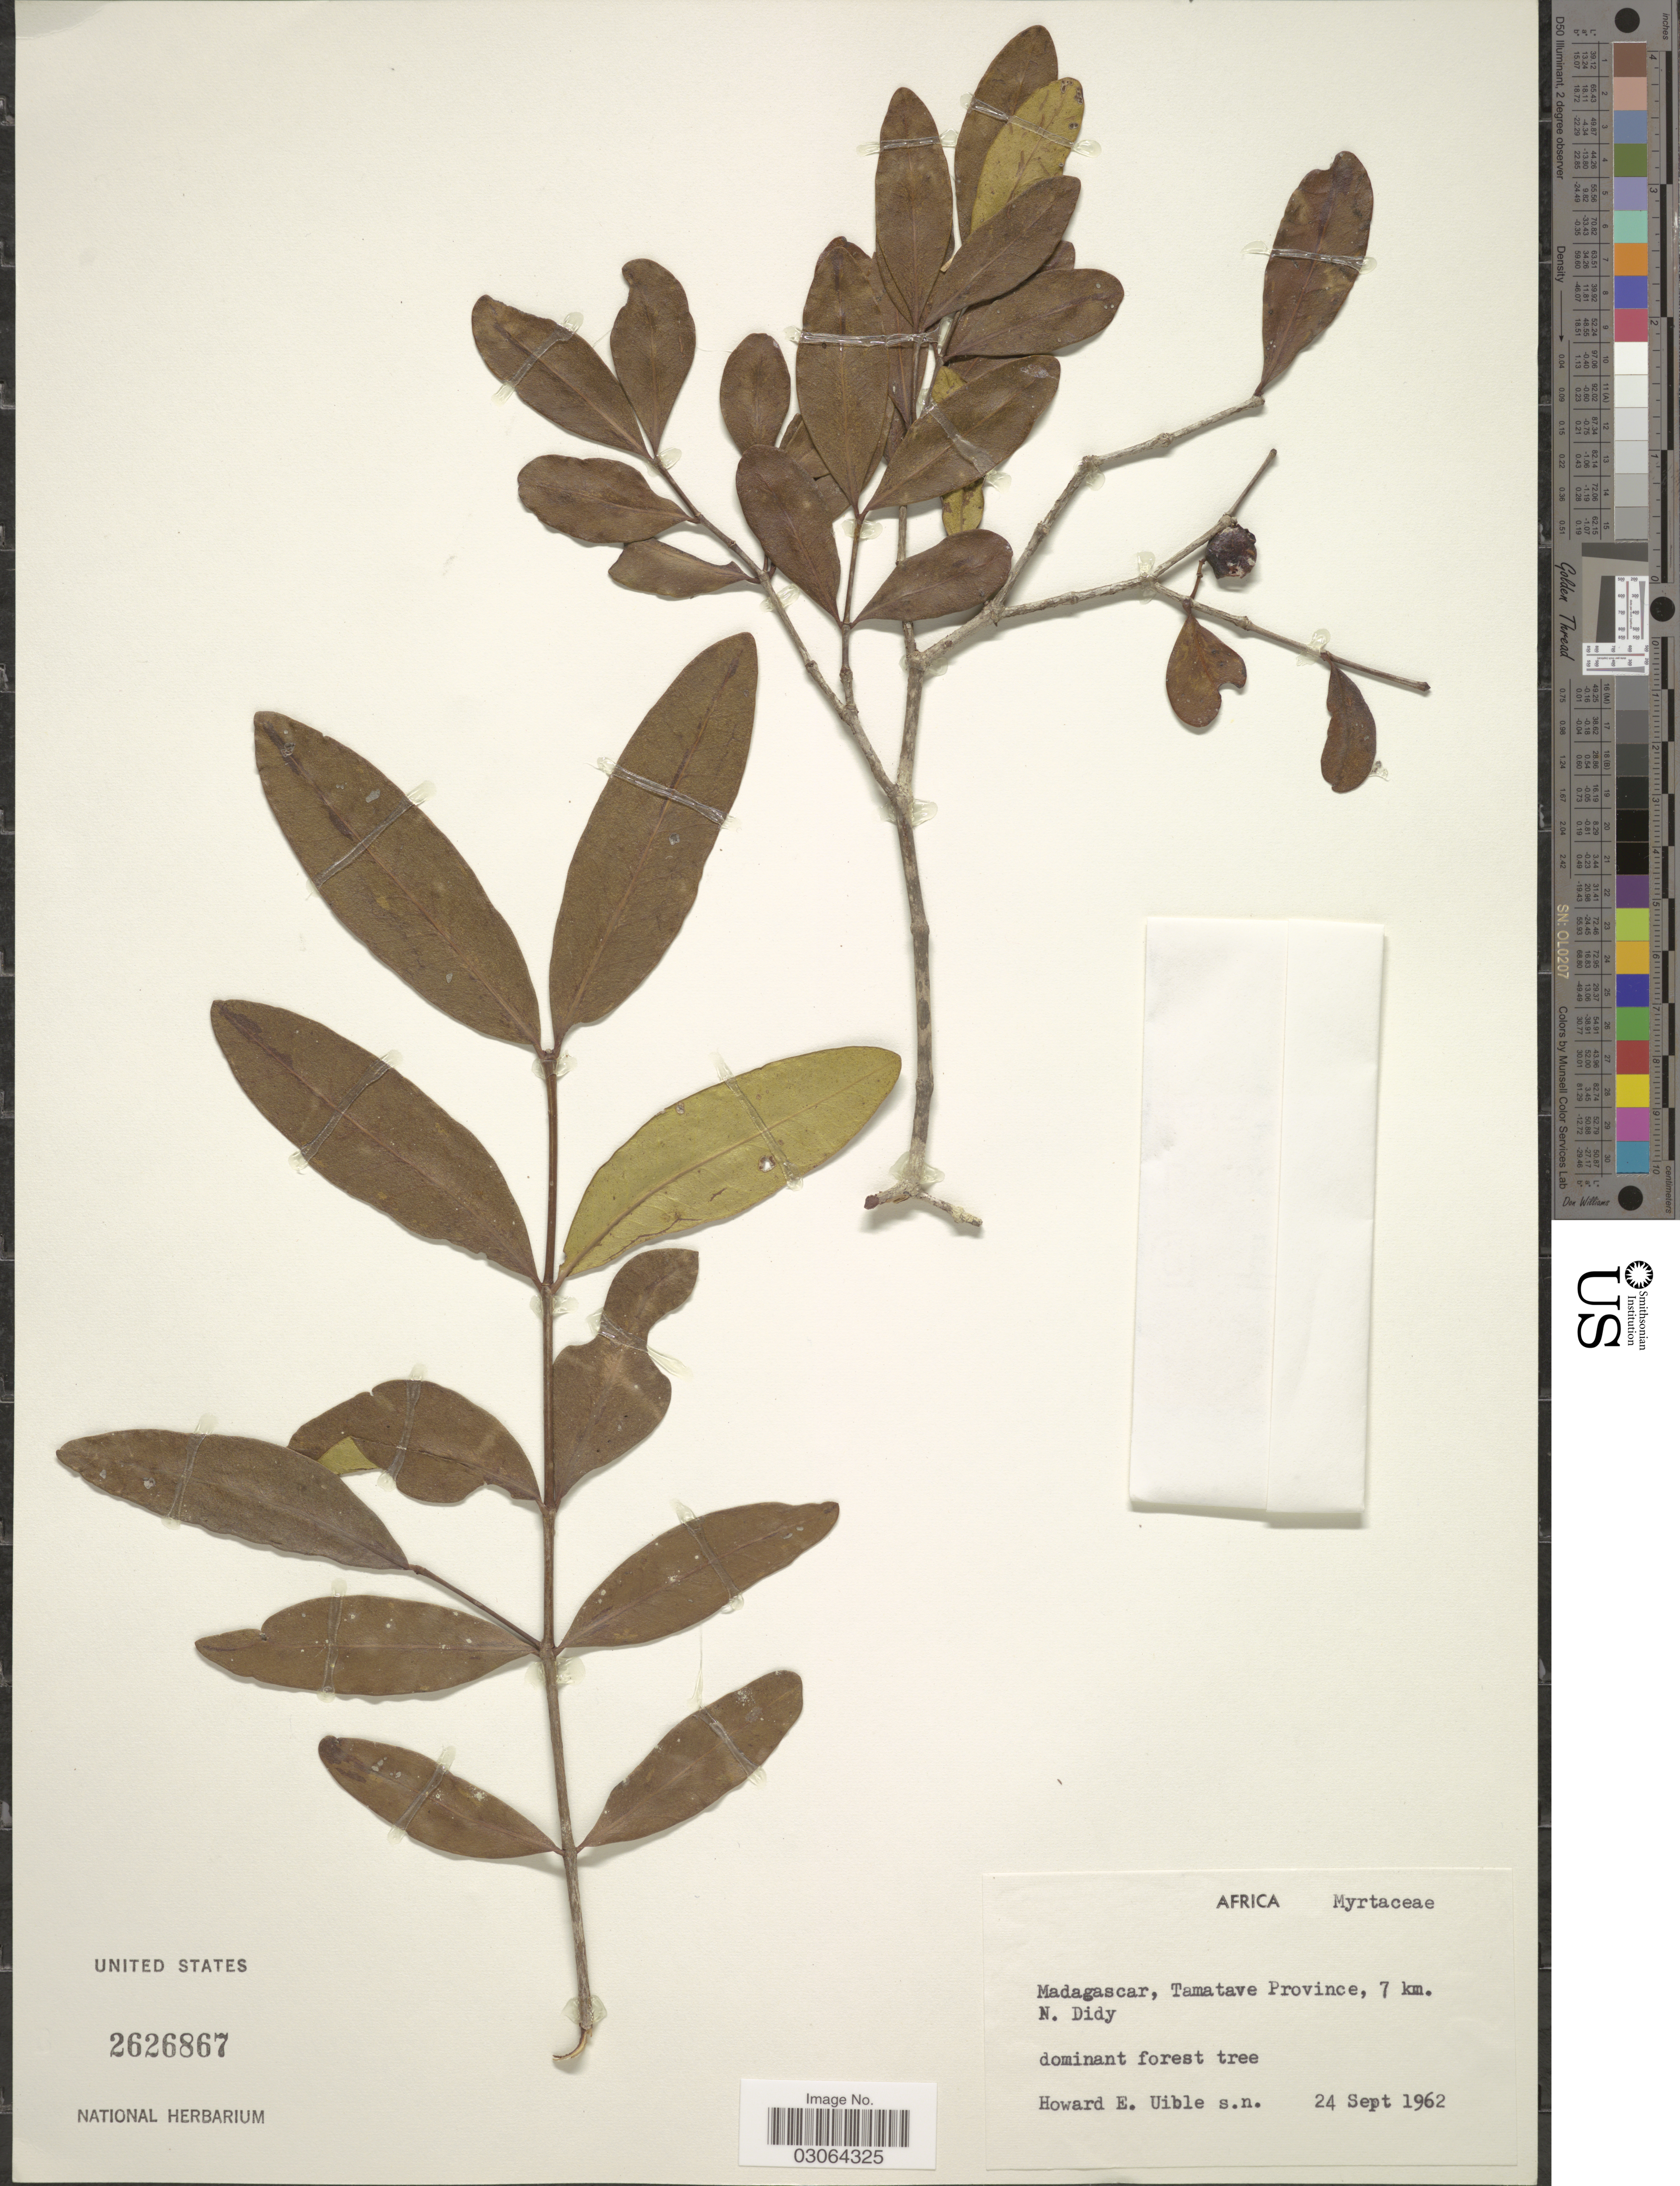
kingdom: Plantae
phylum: Tracheophyta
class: Magnoliopsida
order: Myrtales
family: Myrtaceae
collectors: H. Uible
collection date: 1962-09-24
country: Madagascar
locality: Tamatave Province, 7 km. N Didy.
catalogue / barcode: US 2626867